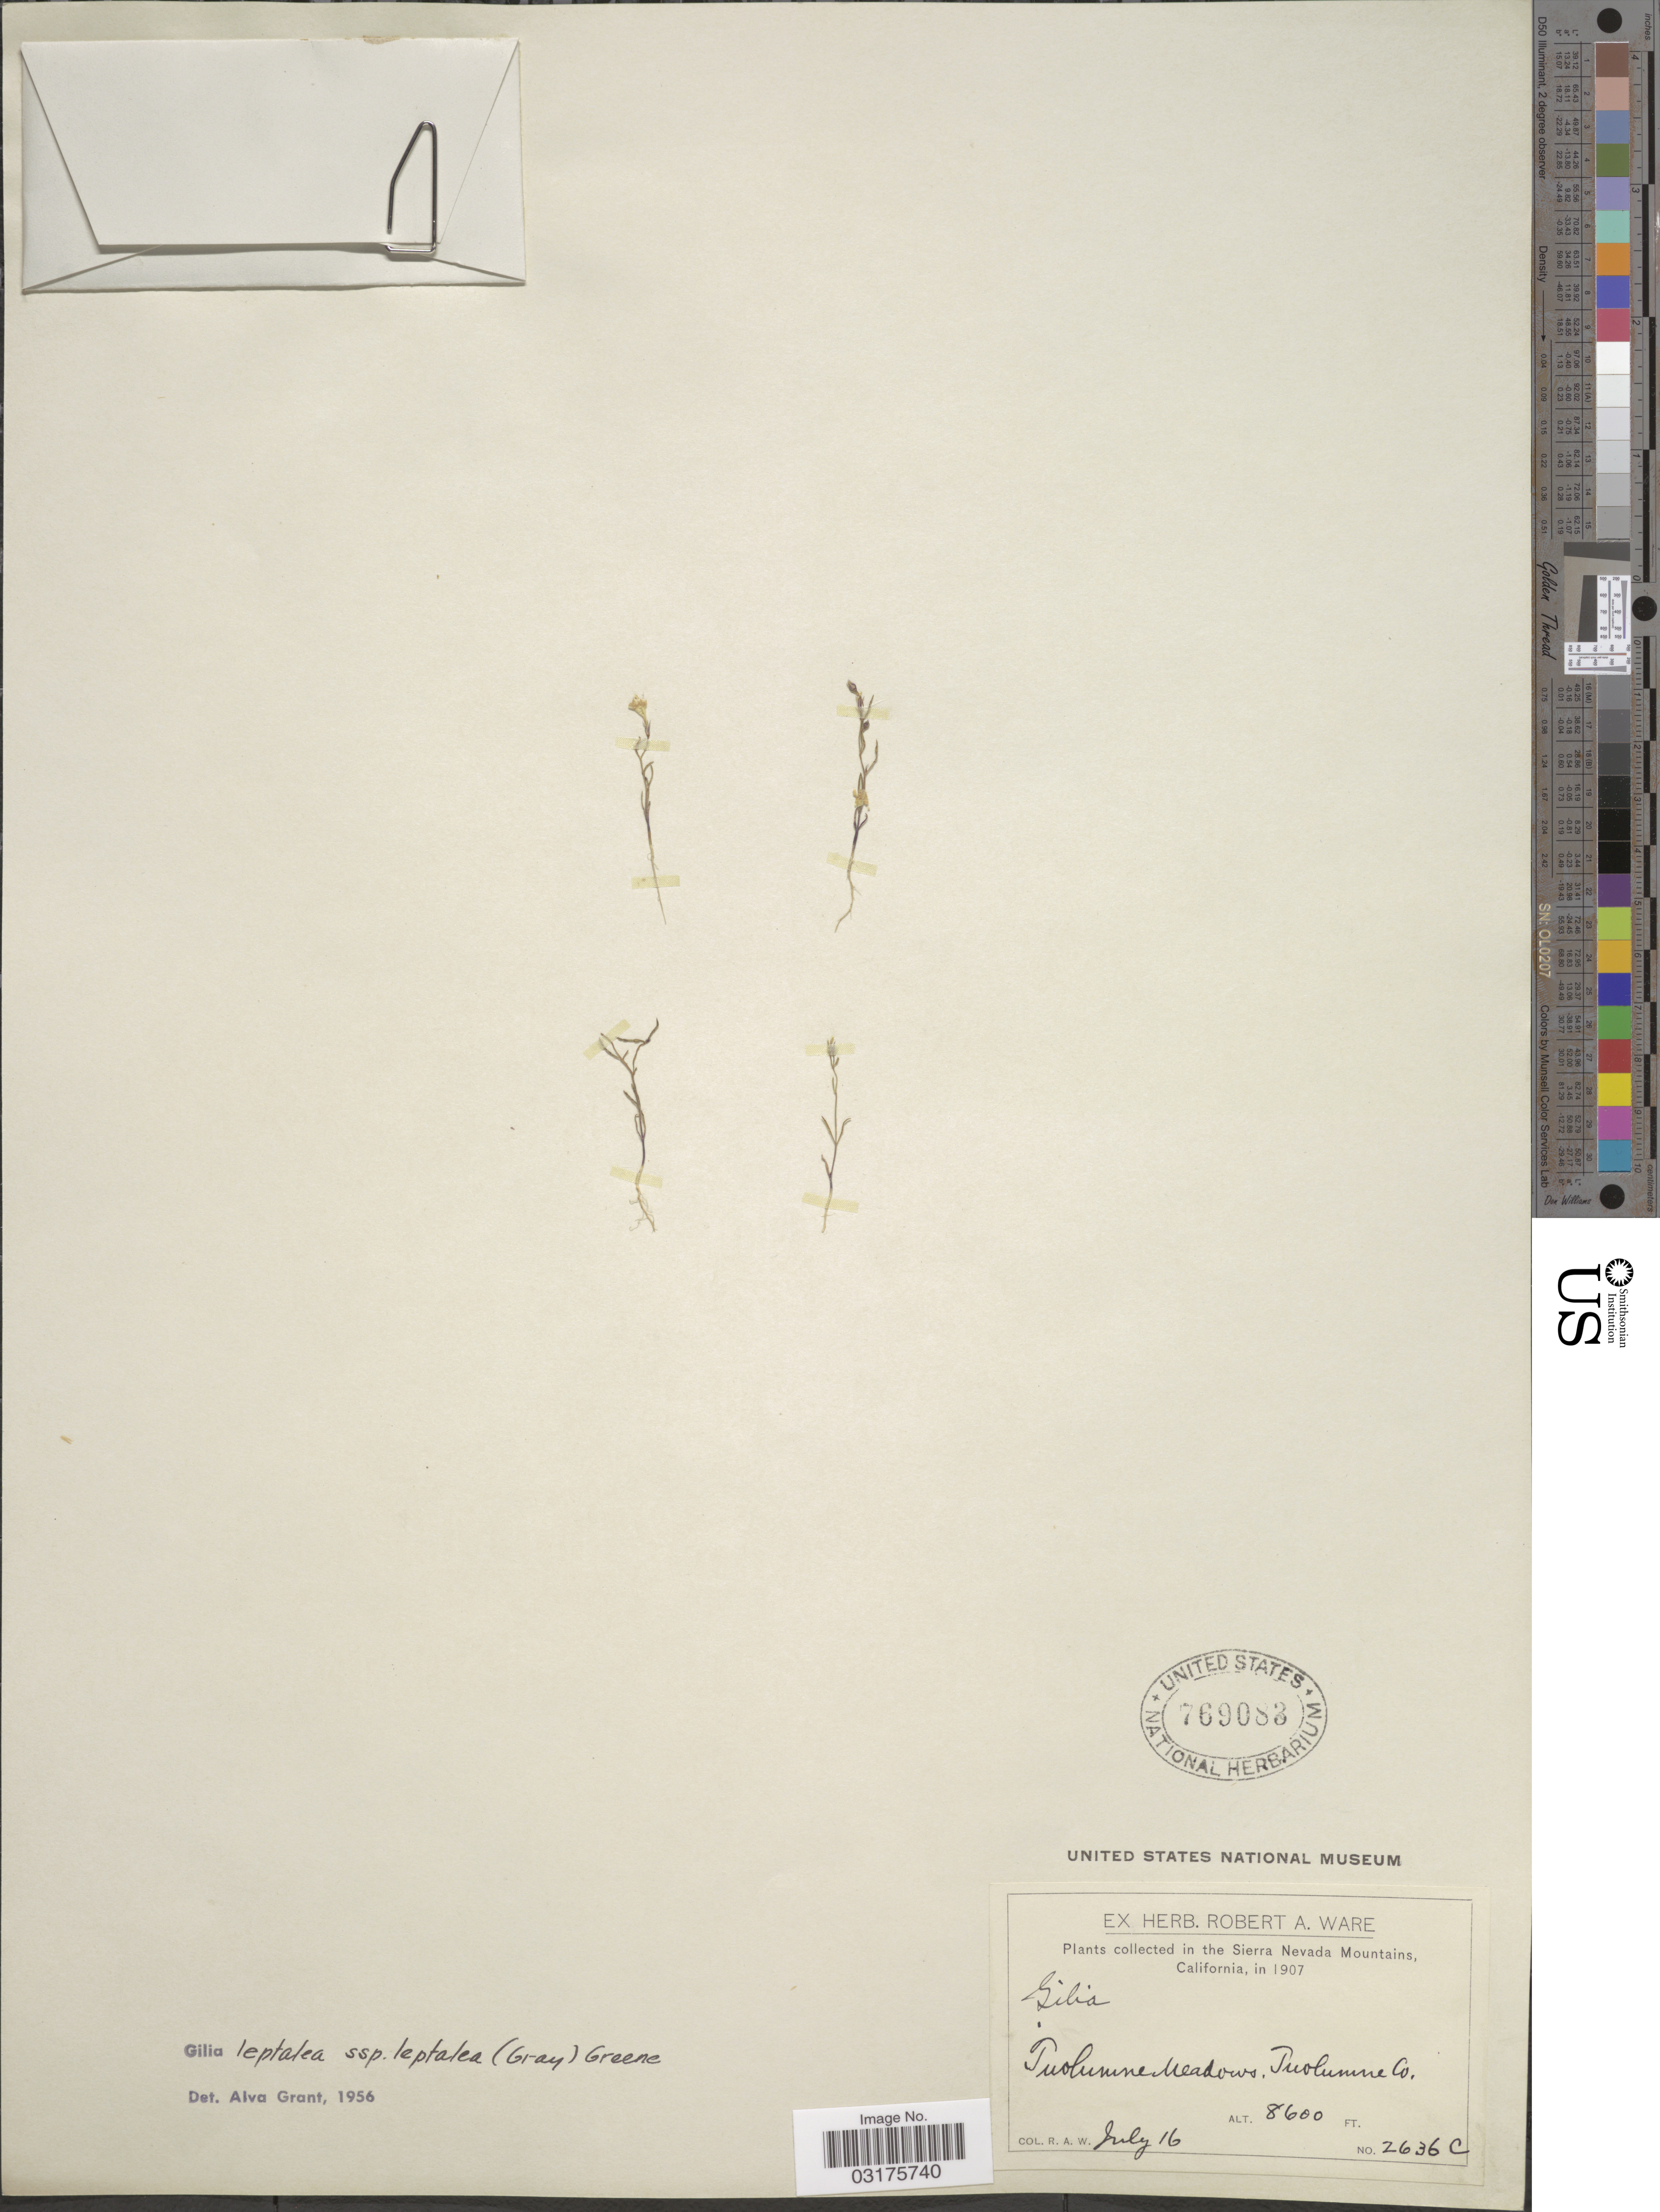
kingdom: Plantae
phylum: Tracheophyta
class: Magnoliopsida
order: Ericales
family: Polemoniaceae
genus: Navarretia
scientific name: Navarretia leptalea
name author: (A. Gray) L.A. Johnson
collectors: R. Ware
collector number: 2636 C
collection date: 1907-07-16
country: United States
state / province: California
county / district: Tuolumne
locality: The Sierra Nevada Mountains. Tuolumne Meadows, Tuolumne Co.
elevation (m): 2621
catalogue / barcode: US 2769083